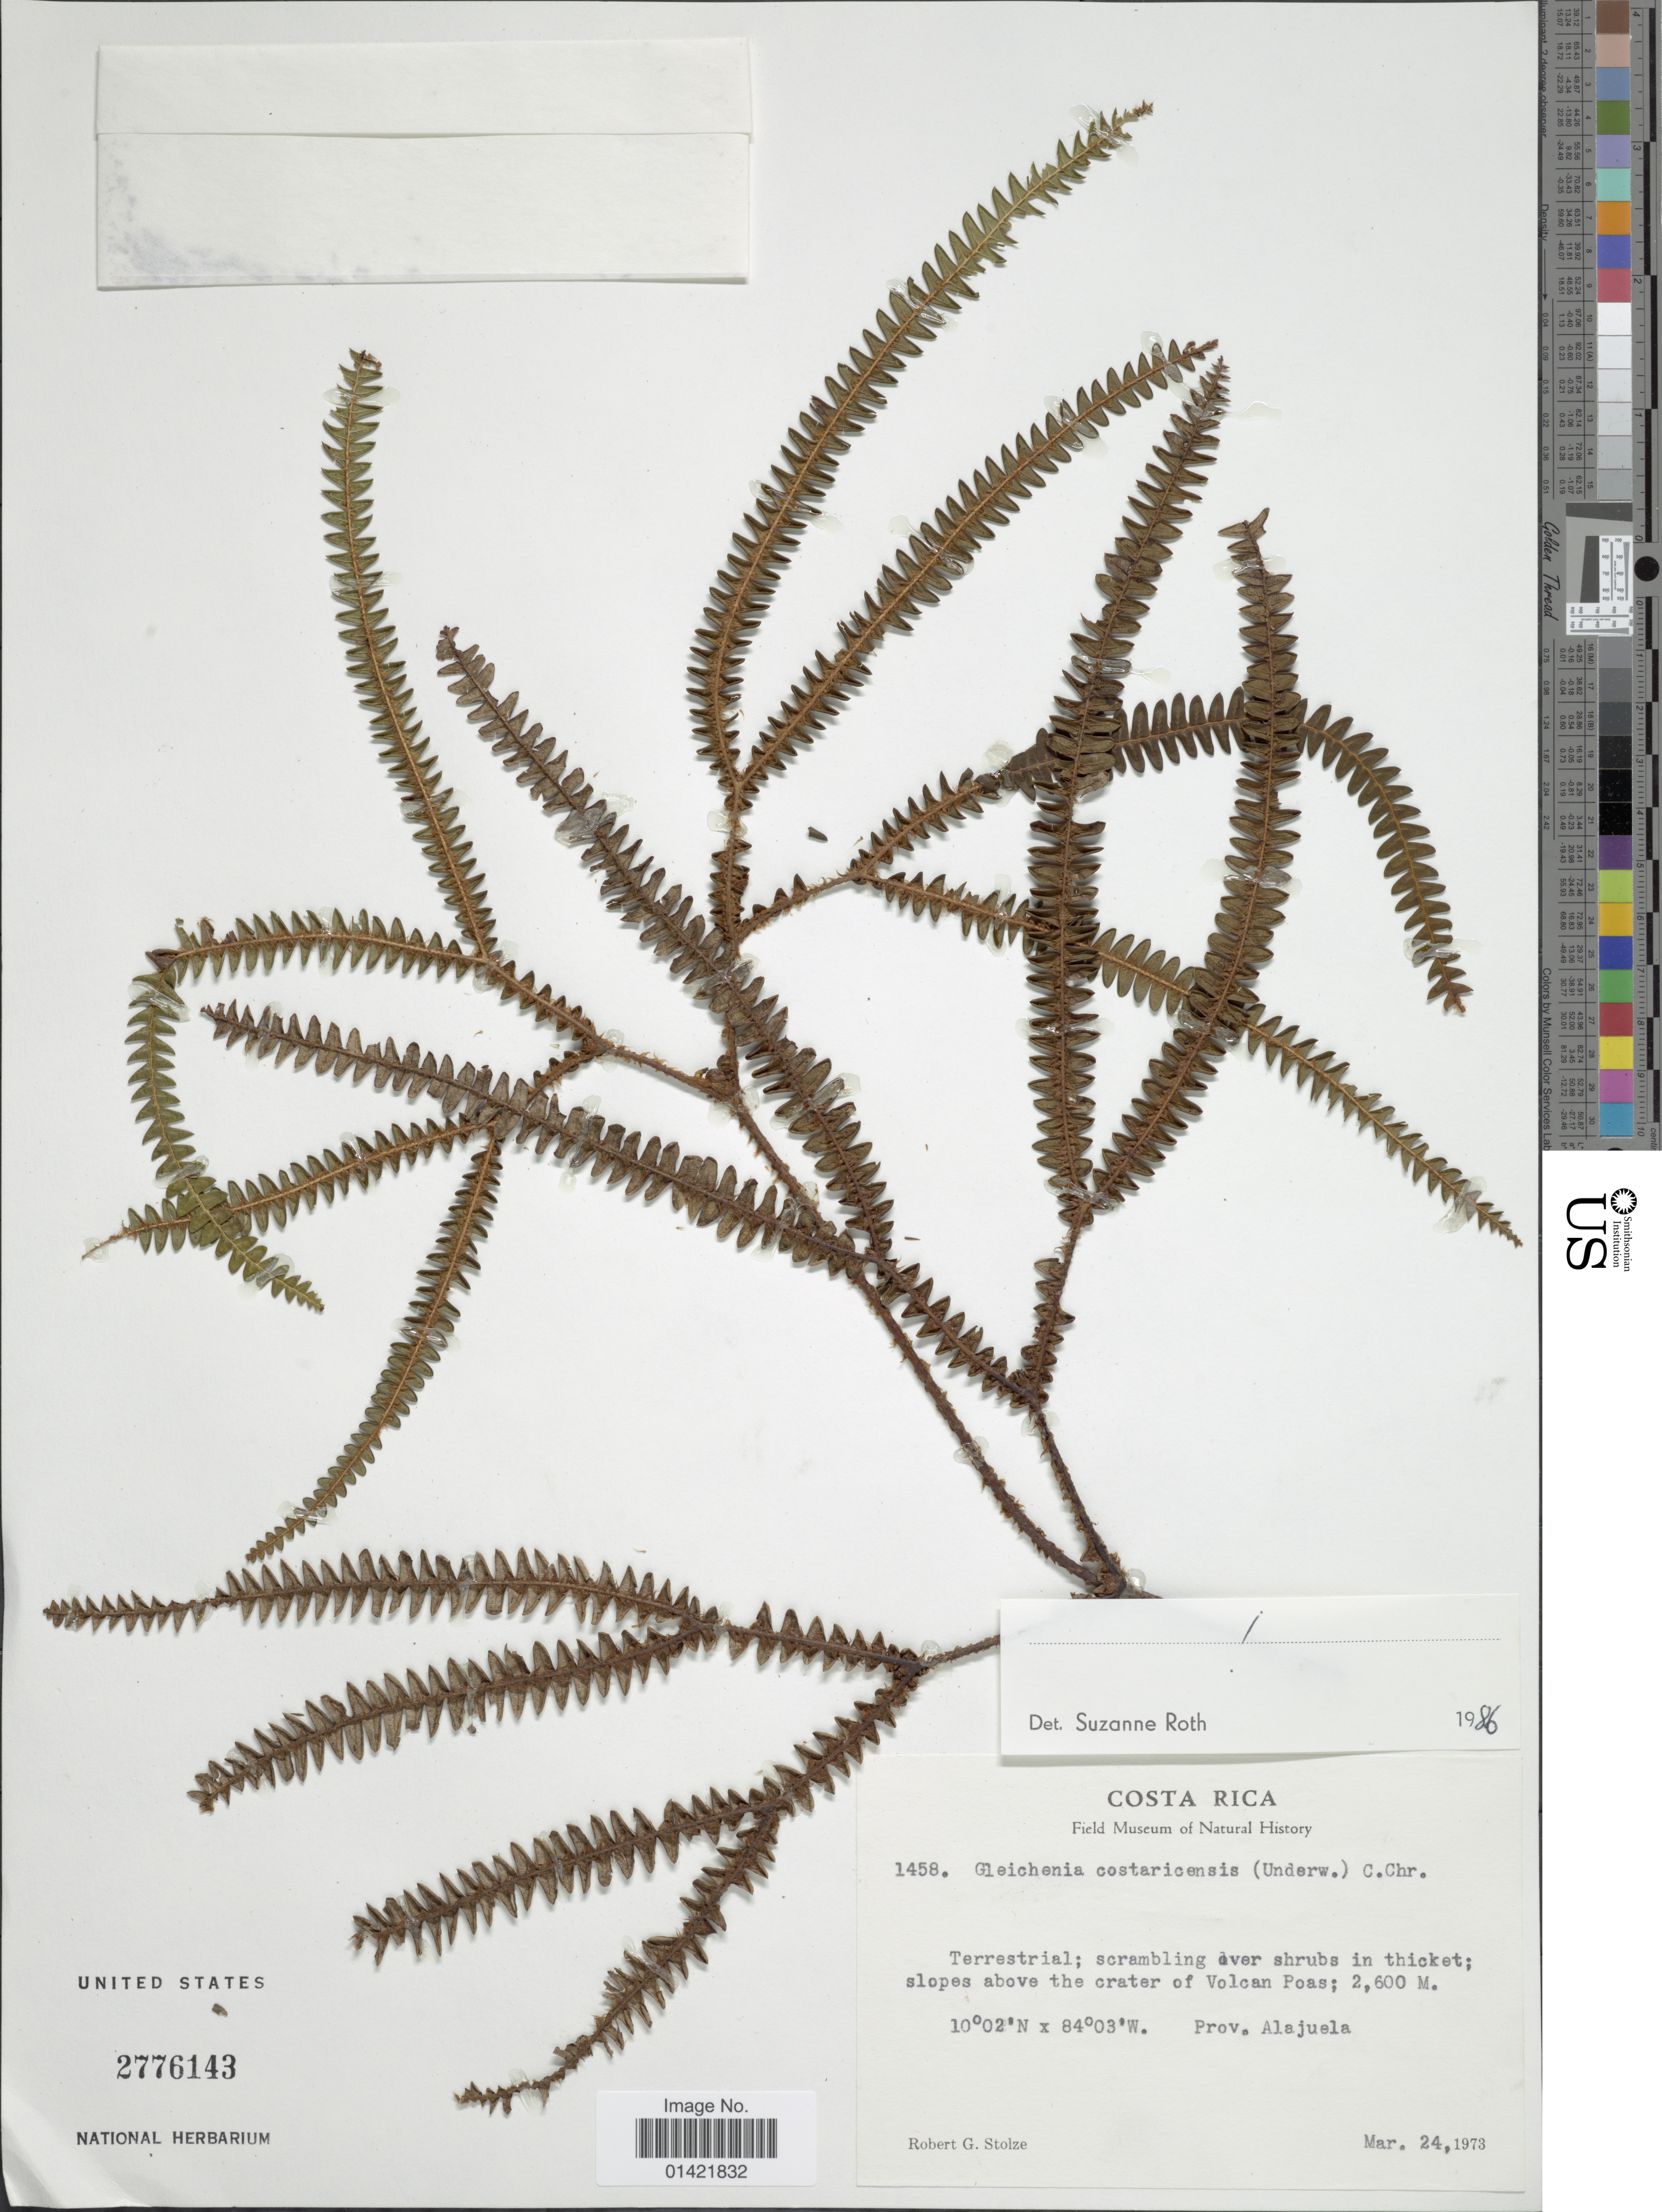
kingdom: Plantae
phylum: Tracheophyta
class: Polypodiopsida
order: Gleicheniales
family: Gleicheniaceae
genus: Sticherus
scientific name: Sticherus revolutus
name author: (Kunth) Ching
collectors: R. G. Stolze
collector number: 1458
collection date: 1973-03-24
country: Costa Rica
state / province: Alajuela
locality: Slopes above the crater of Volcan Poas.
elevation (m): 2600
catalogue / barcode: US 2776143